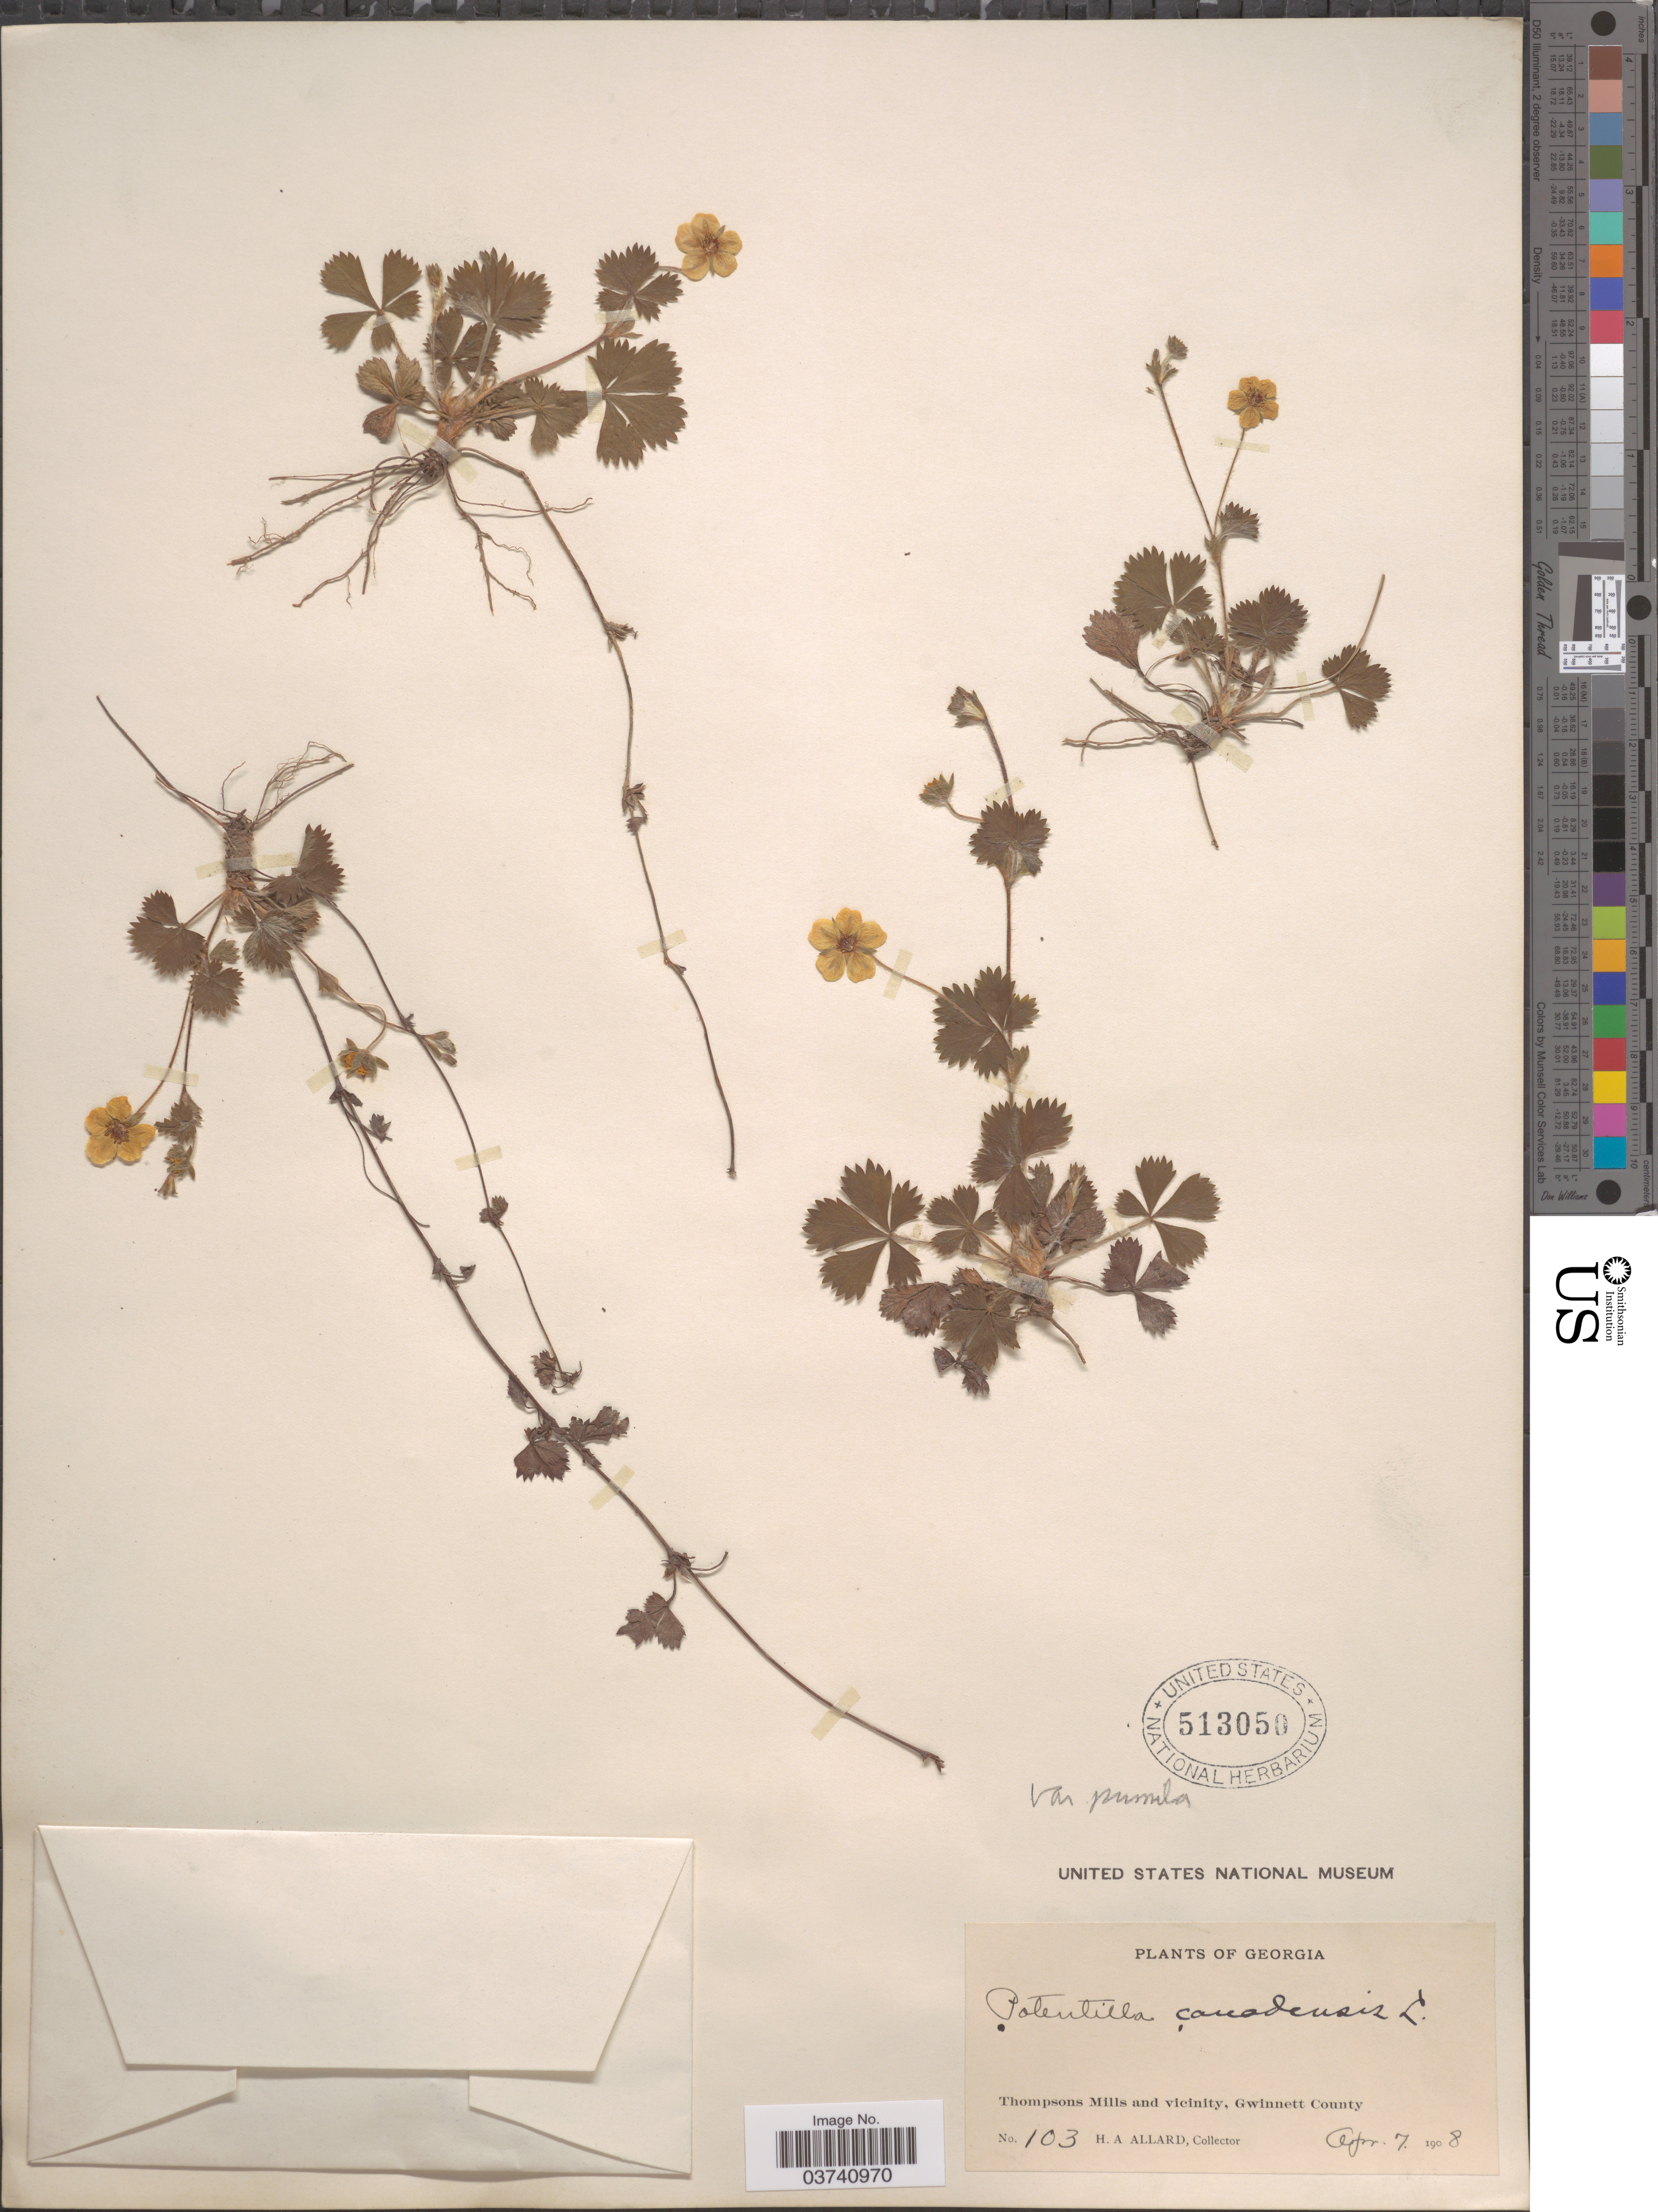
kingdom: Plantae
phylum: Tracheophyta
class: Magnoliopsida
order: Rosales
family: Rosaceae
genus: Potentilla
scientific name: Potentilla canadensis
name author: L.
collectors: H. A. Allard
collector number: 103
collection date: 1908-04-07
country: United States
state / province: Georgia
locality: Thompsons Mills and vicinity, Gwinnitt County.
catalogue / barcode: US 513050